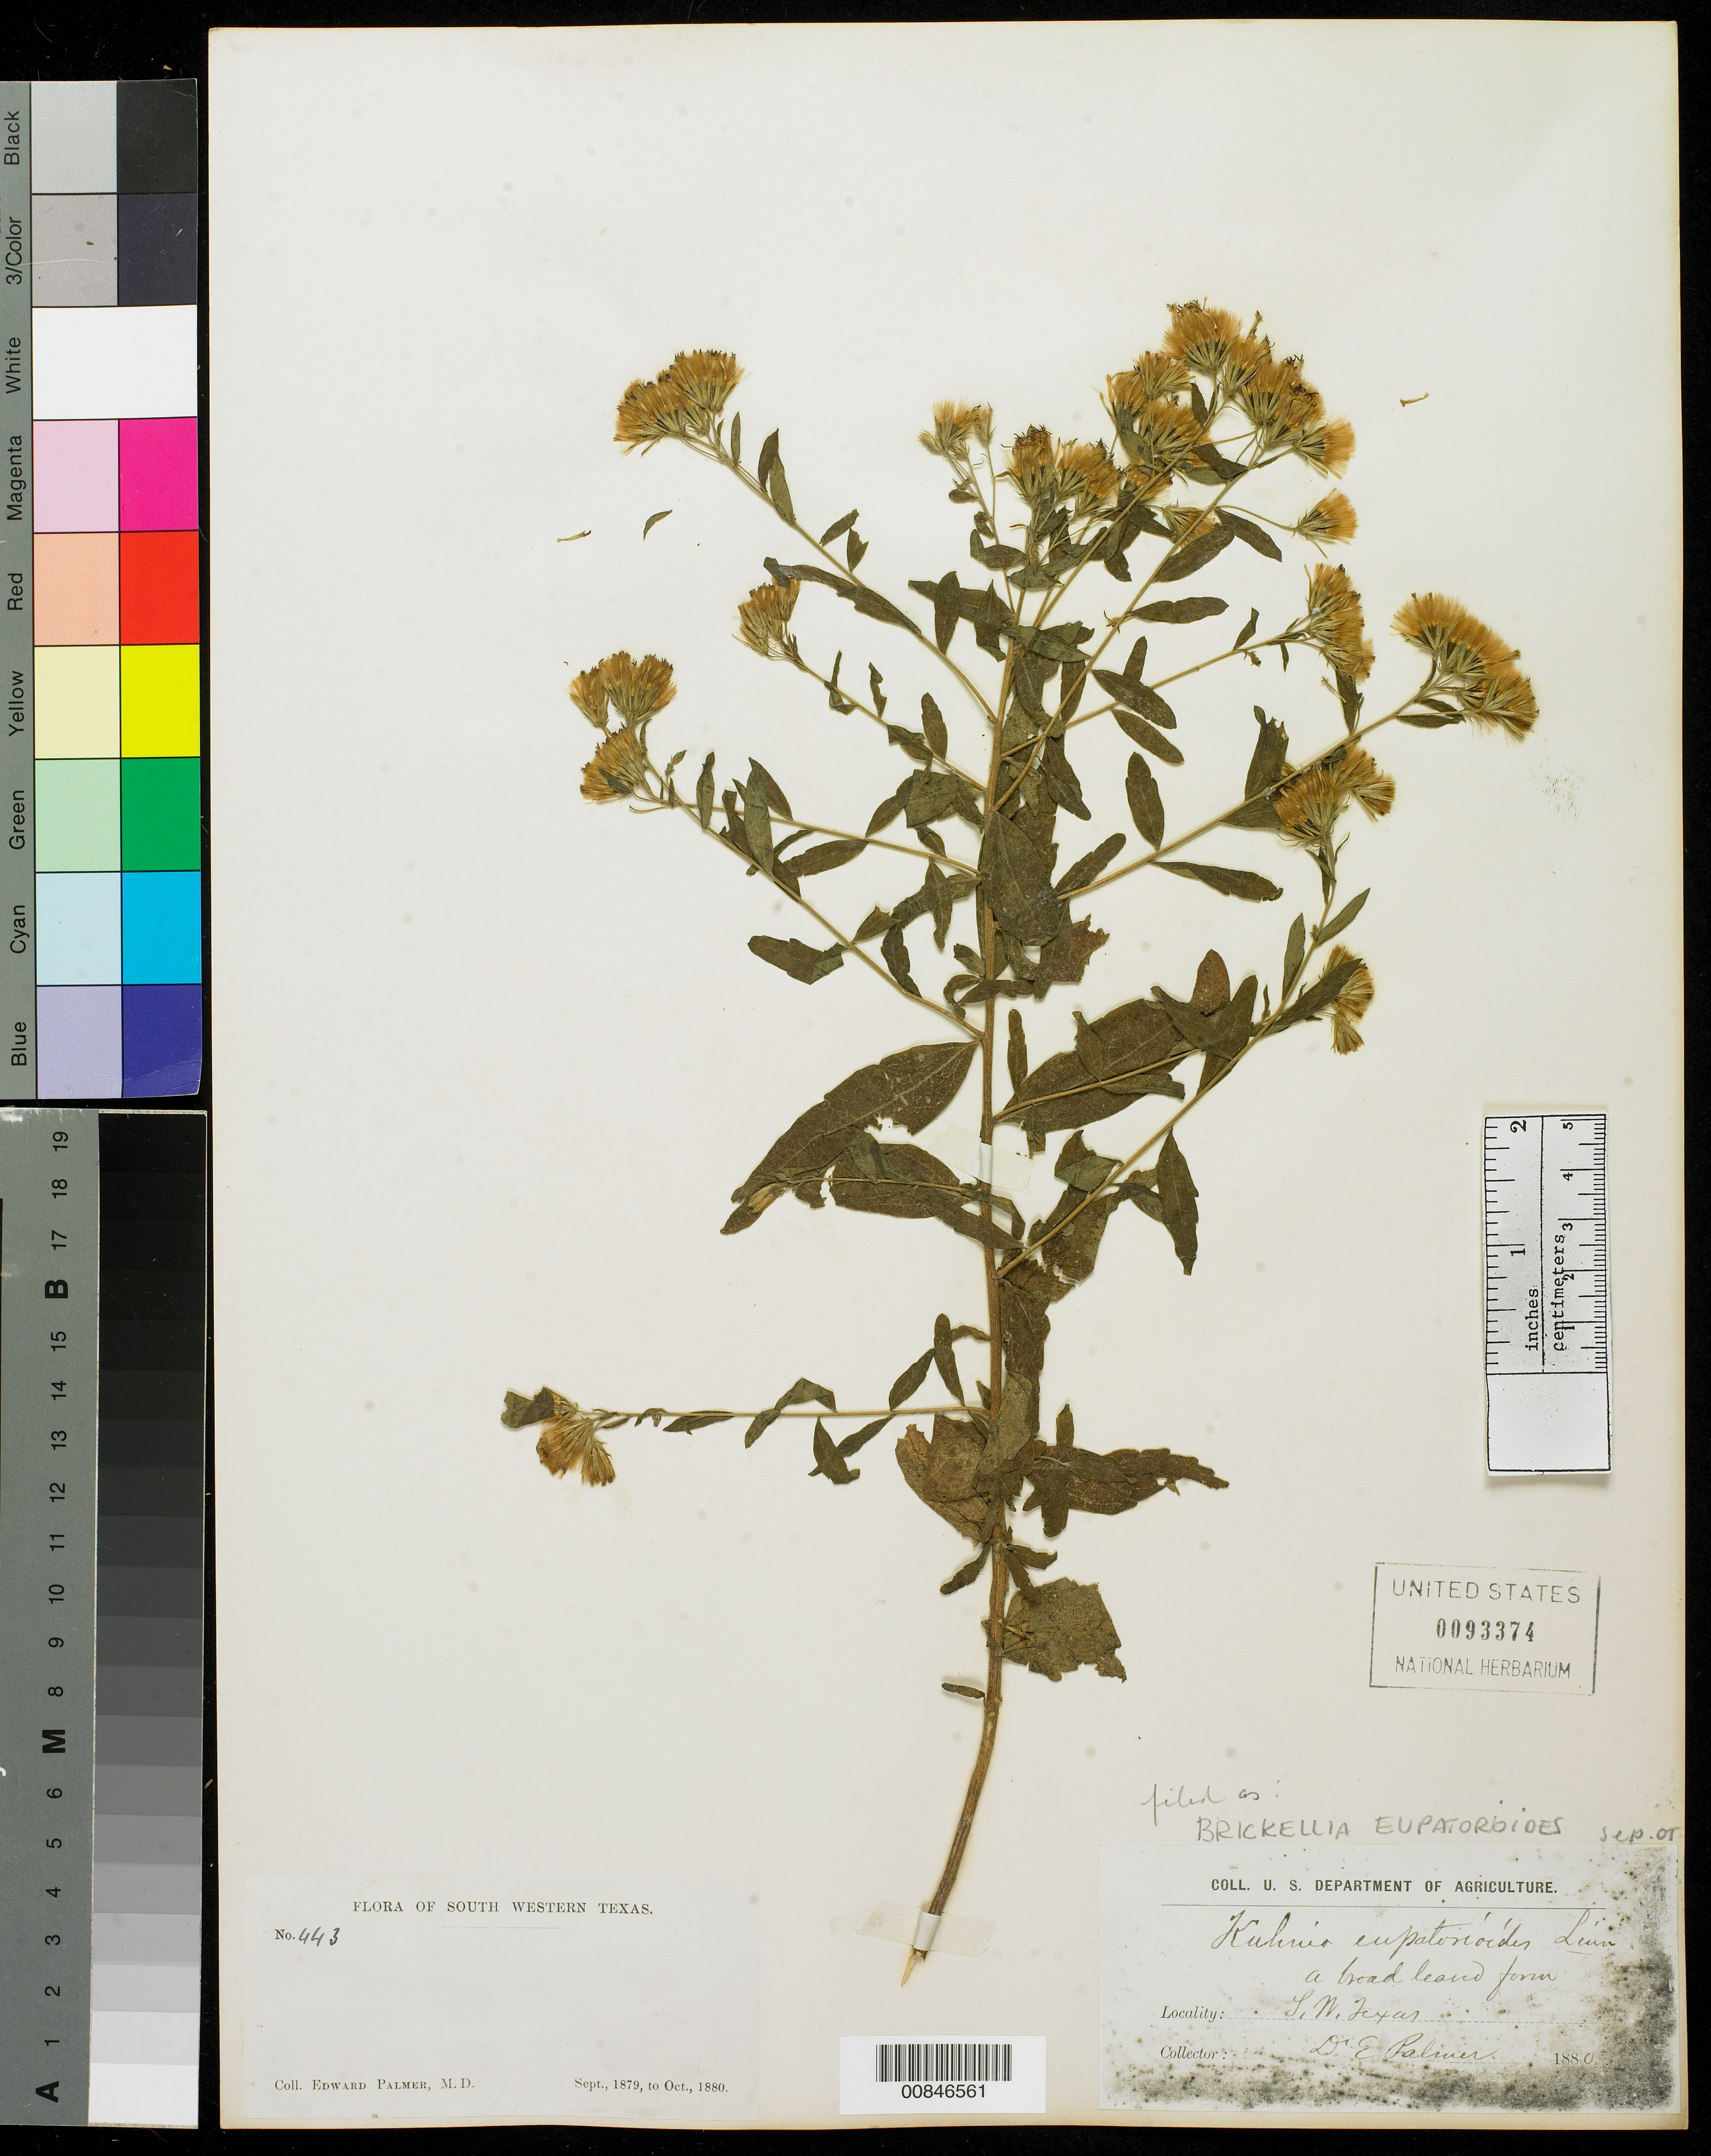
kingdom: Plantae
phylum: Tracheophyta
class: Magnoliopsida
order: Asterales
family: Asteraceae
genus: Brickellia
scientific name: Brickellia eupatorioides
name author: (L.) Shinners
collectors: E. Palmer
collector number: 443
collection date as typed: Sep 1879 to -- Oct 1880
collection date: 1879-09/1880-10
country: United States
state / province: Texas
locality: South Western Texas.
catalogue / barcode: US 93374